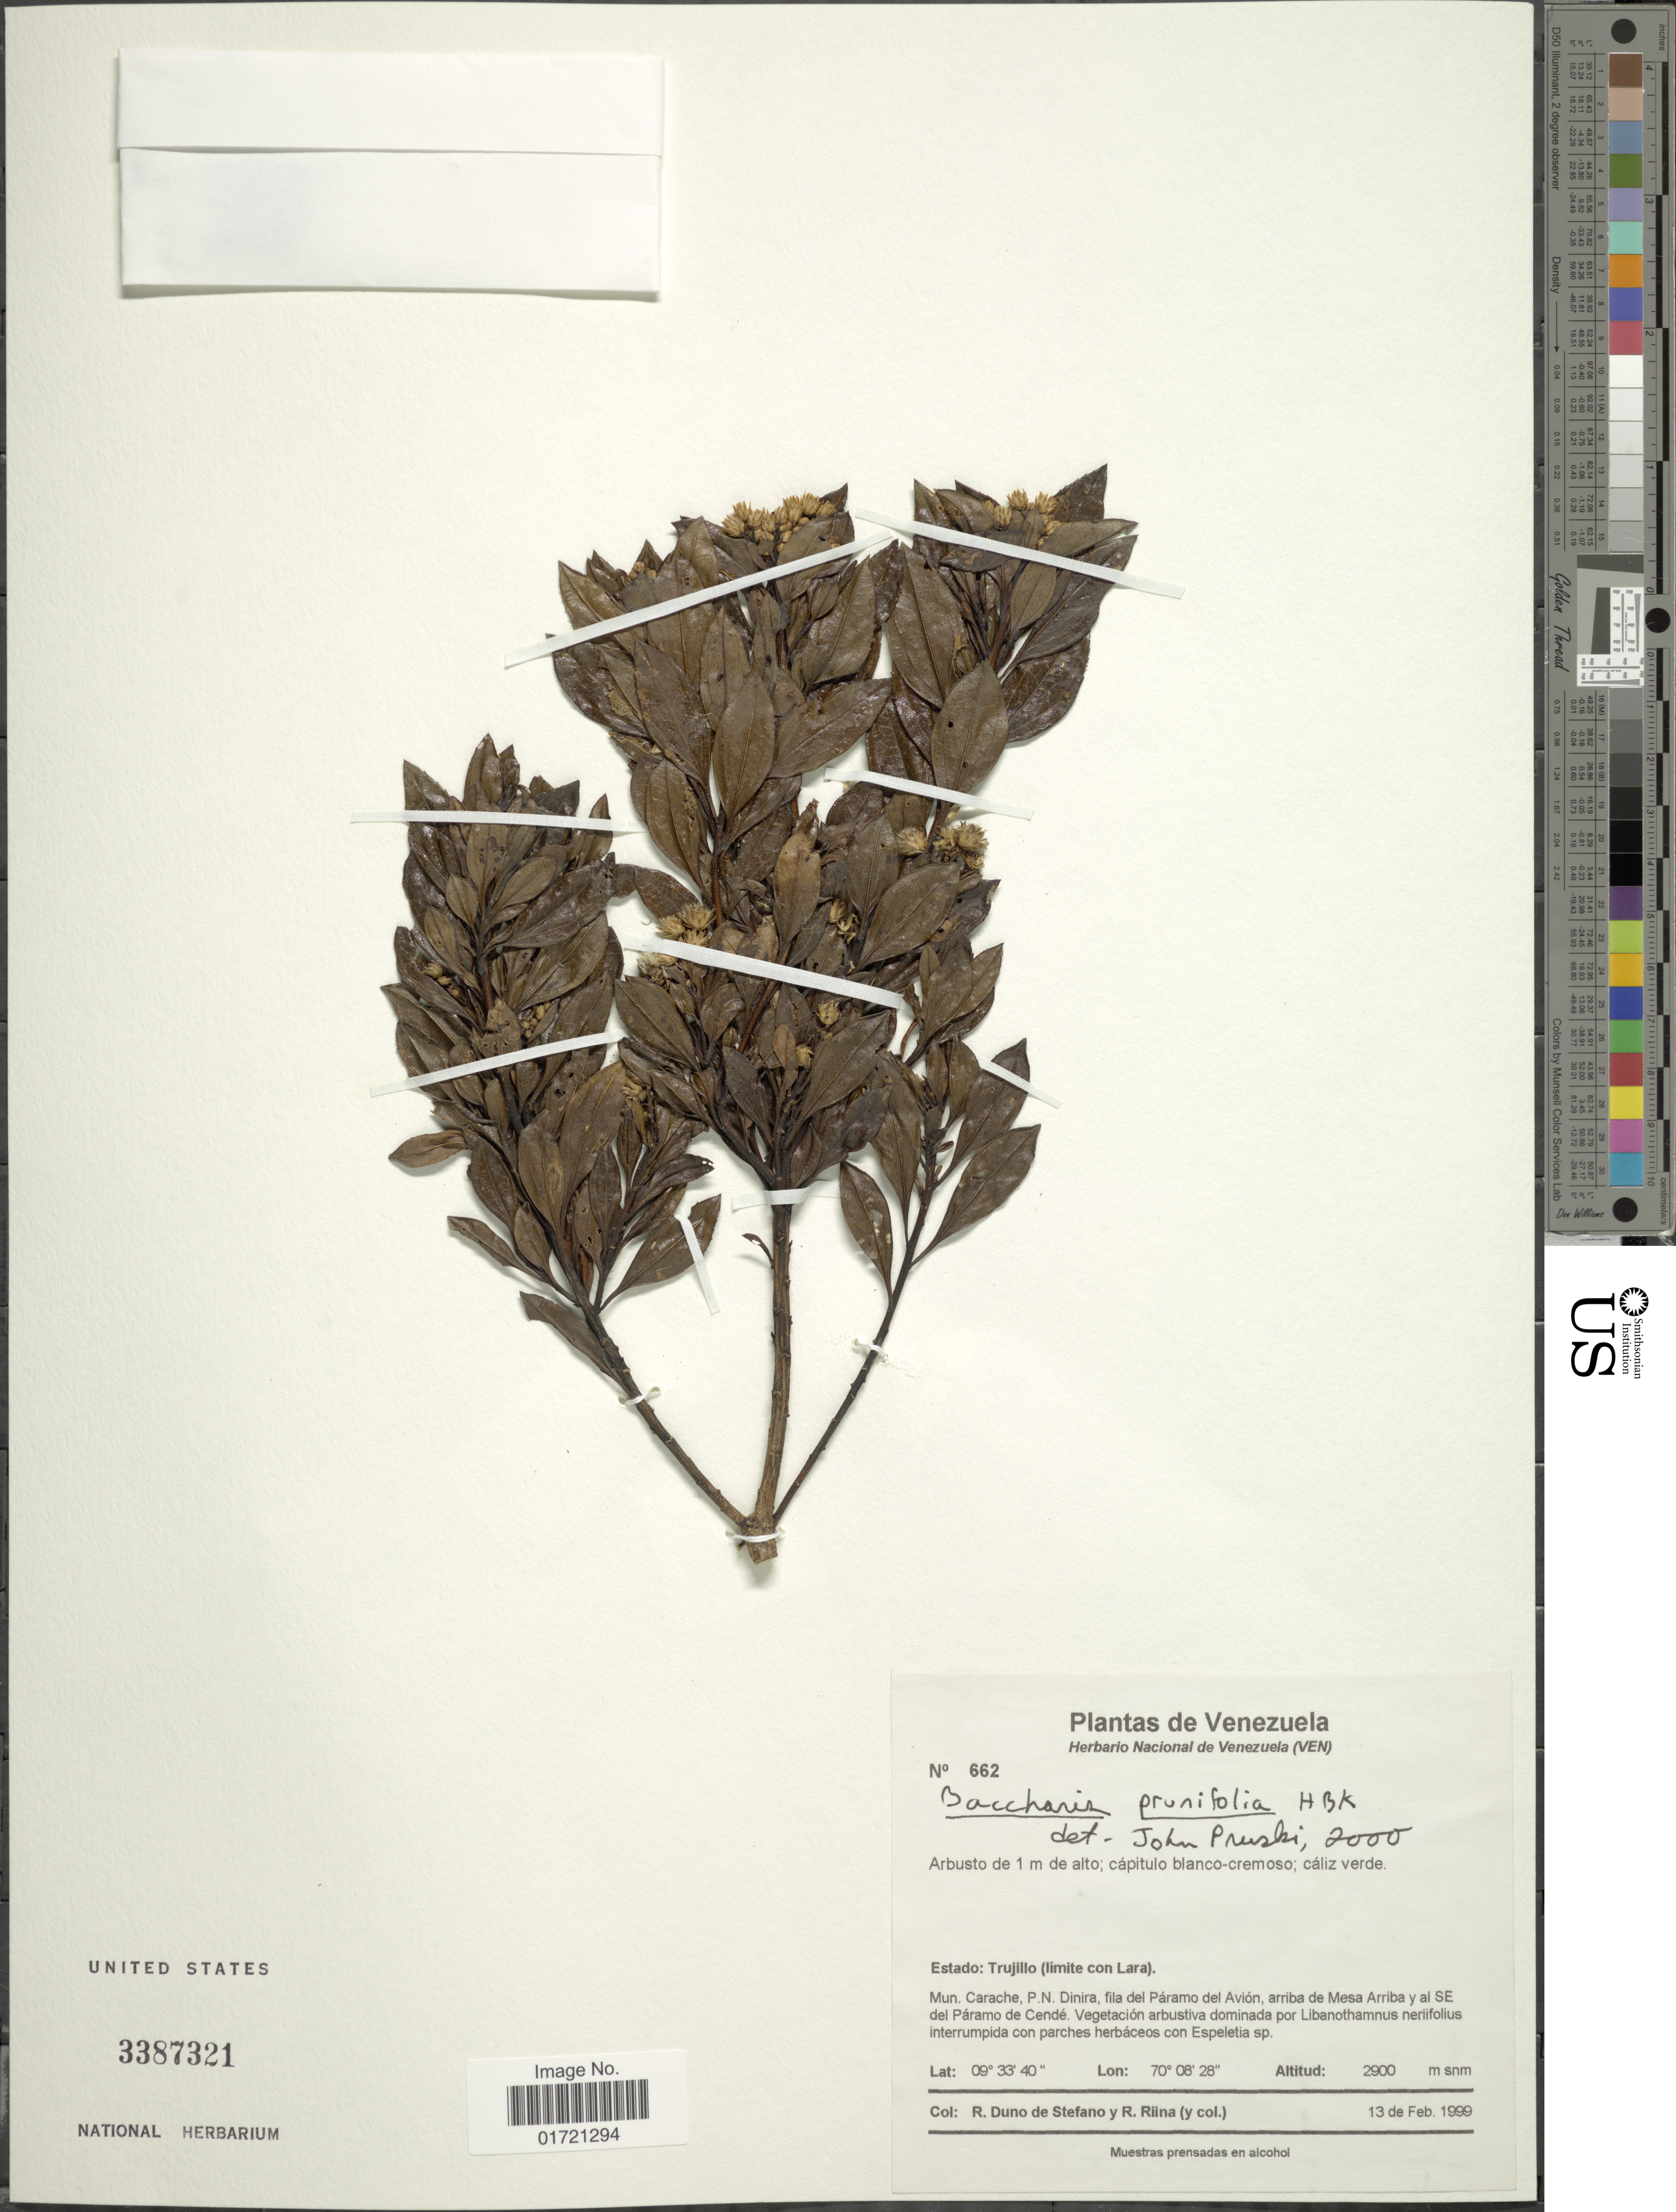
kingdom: Plantae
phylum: Tracheophyta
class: Magnoliopsida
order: Asterales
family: Asteraceae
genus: Baccharis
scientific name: Baccharis prunifolia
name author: Kunth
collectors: R. Duno de Stefano & R. Riina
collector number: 662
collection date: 1999-02-13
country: Venezuela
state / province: Trujillo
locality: Estado Trujillo (límite con Lara). Mun. Carache, P.N. Dinira, fila del Páramo del Avión, arriba de Mesa Arriba y al SE del Páramo de Cendé.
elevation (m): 2900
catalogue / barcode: US 3387321